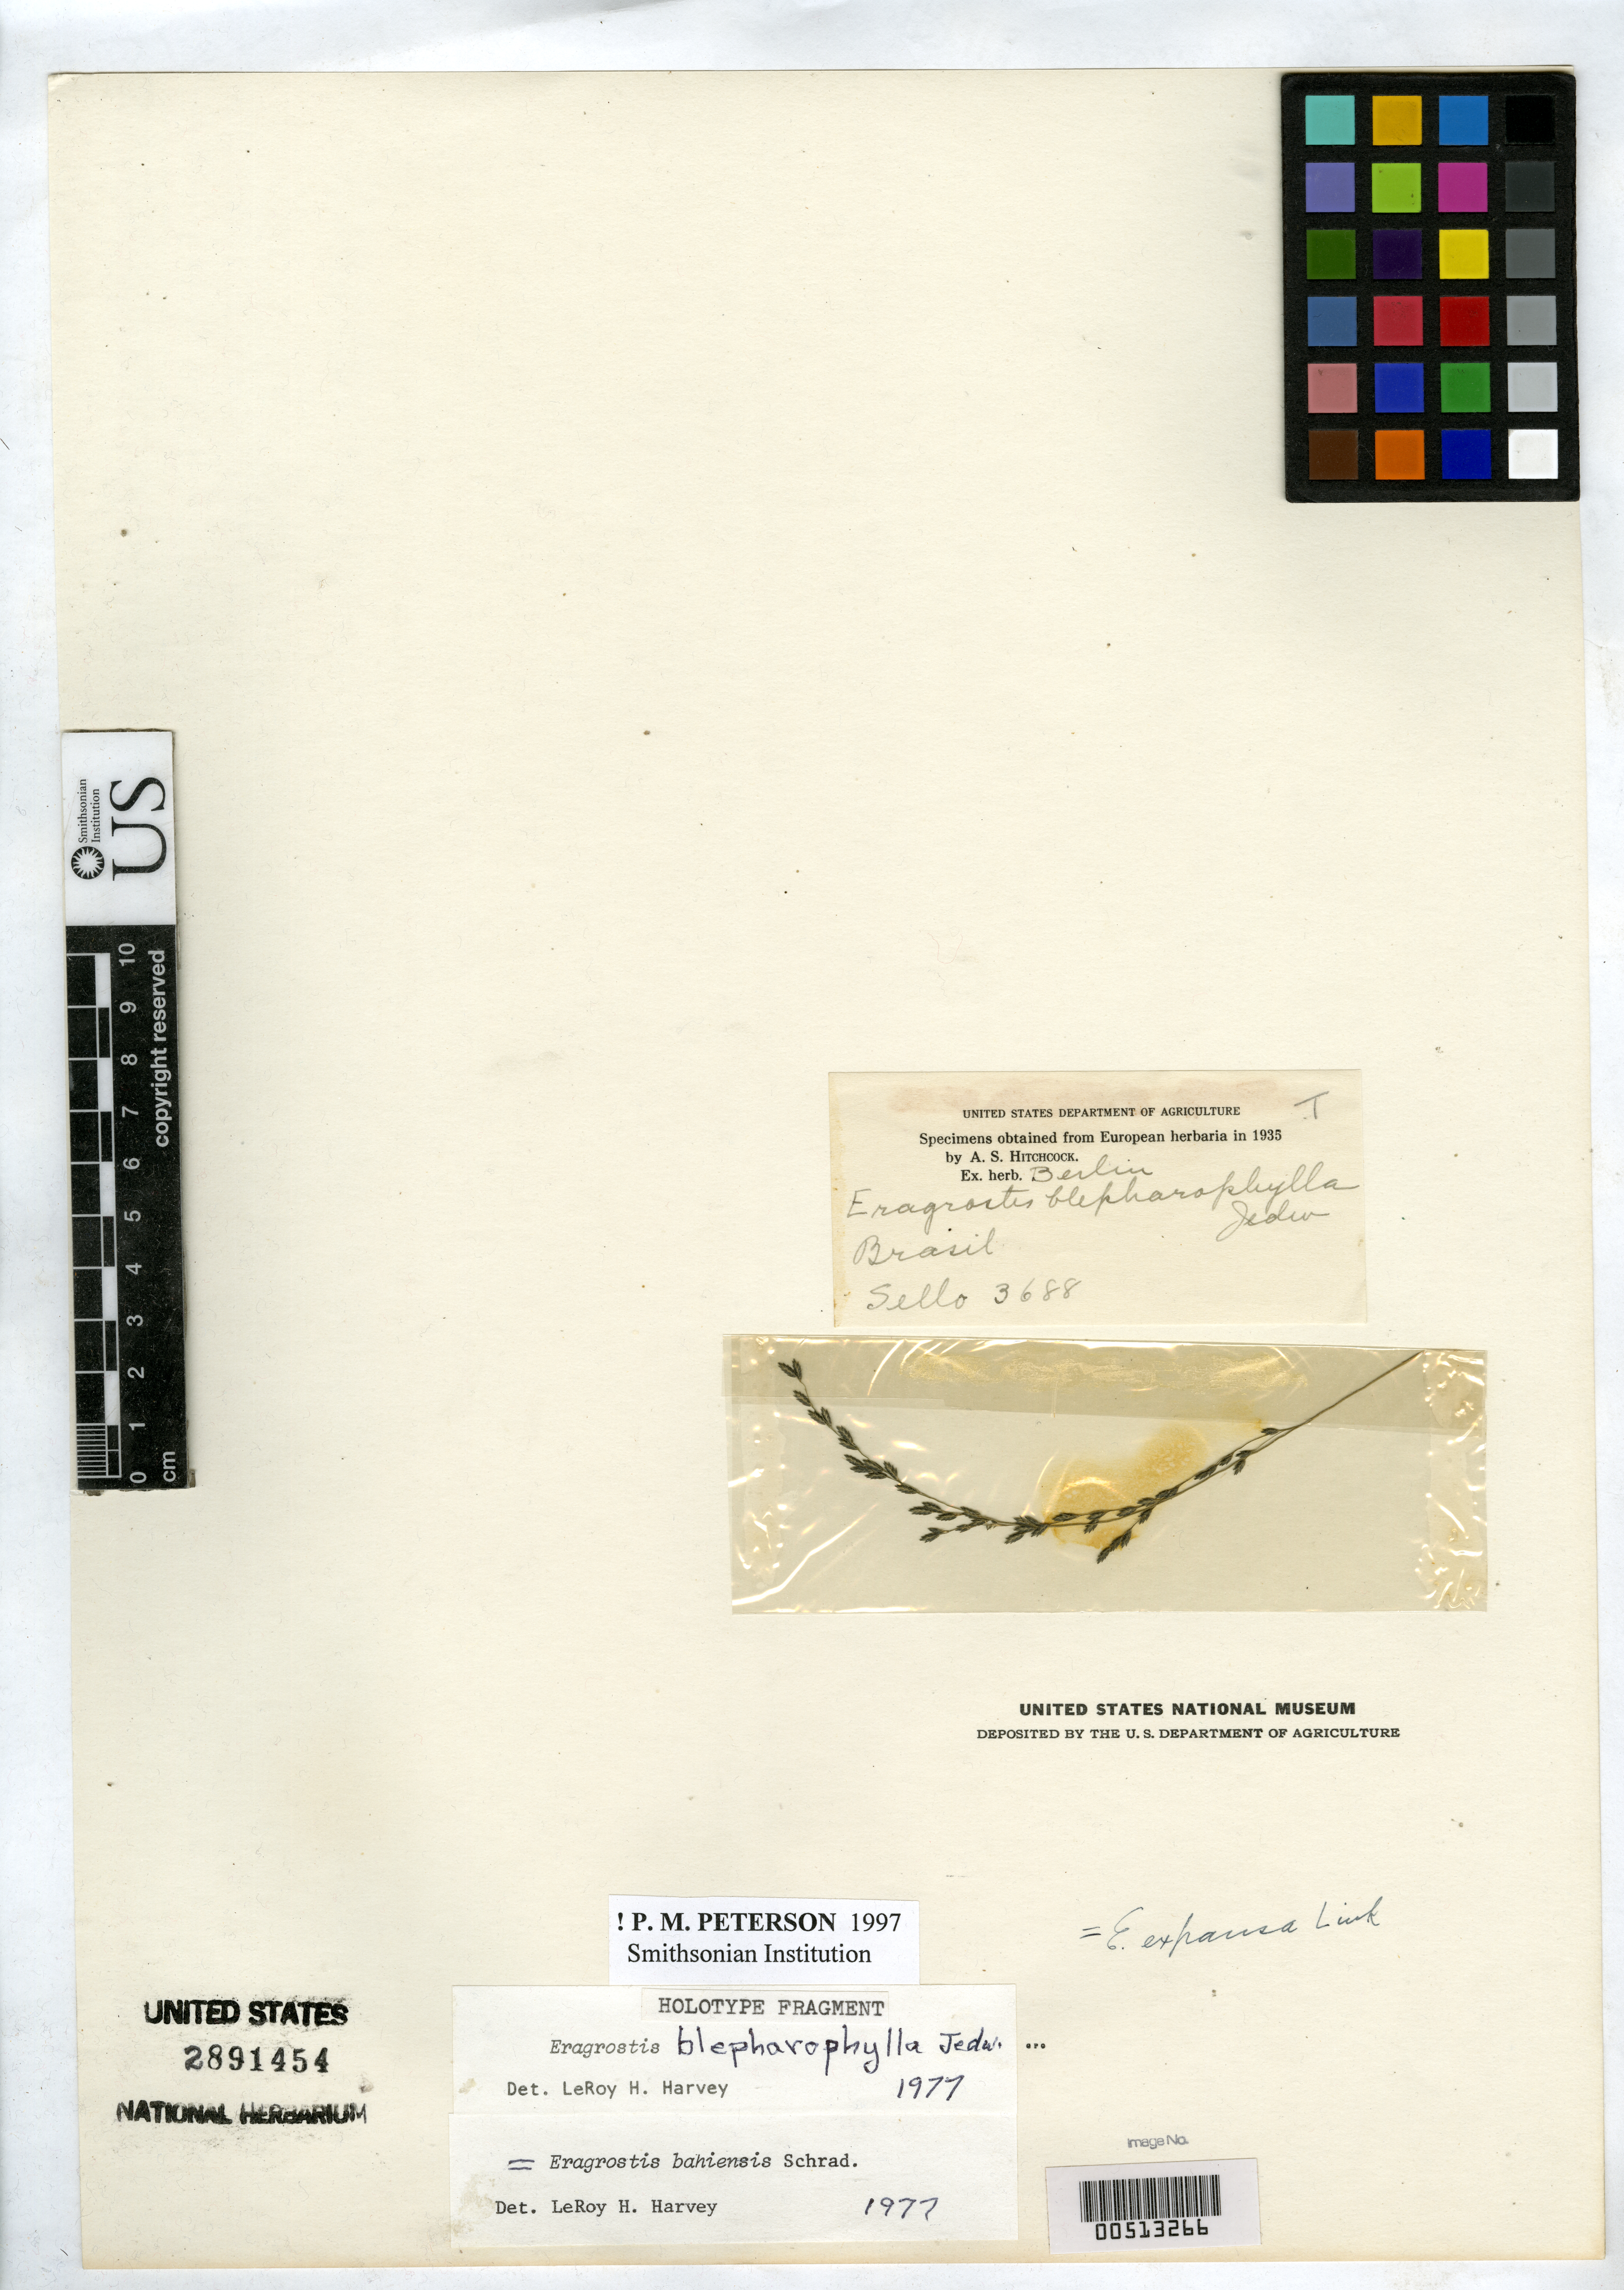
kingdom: Plantae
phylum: Tracheophyta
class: Liliopsida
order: Poales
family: Poaceae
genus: Eragrostis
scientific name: Eragrostis blepharophylla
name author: Jedwabn.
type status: Type Fragment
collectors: F. Sellow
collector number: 3688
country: Brazil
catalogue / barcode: US 2891454